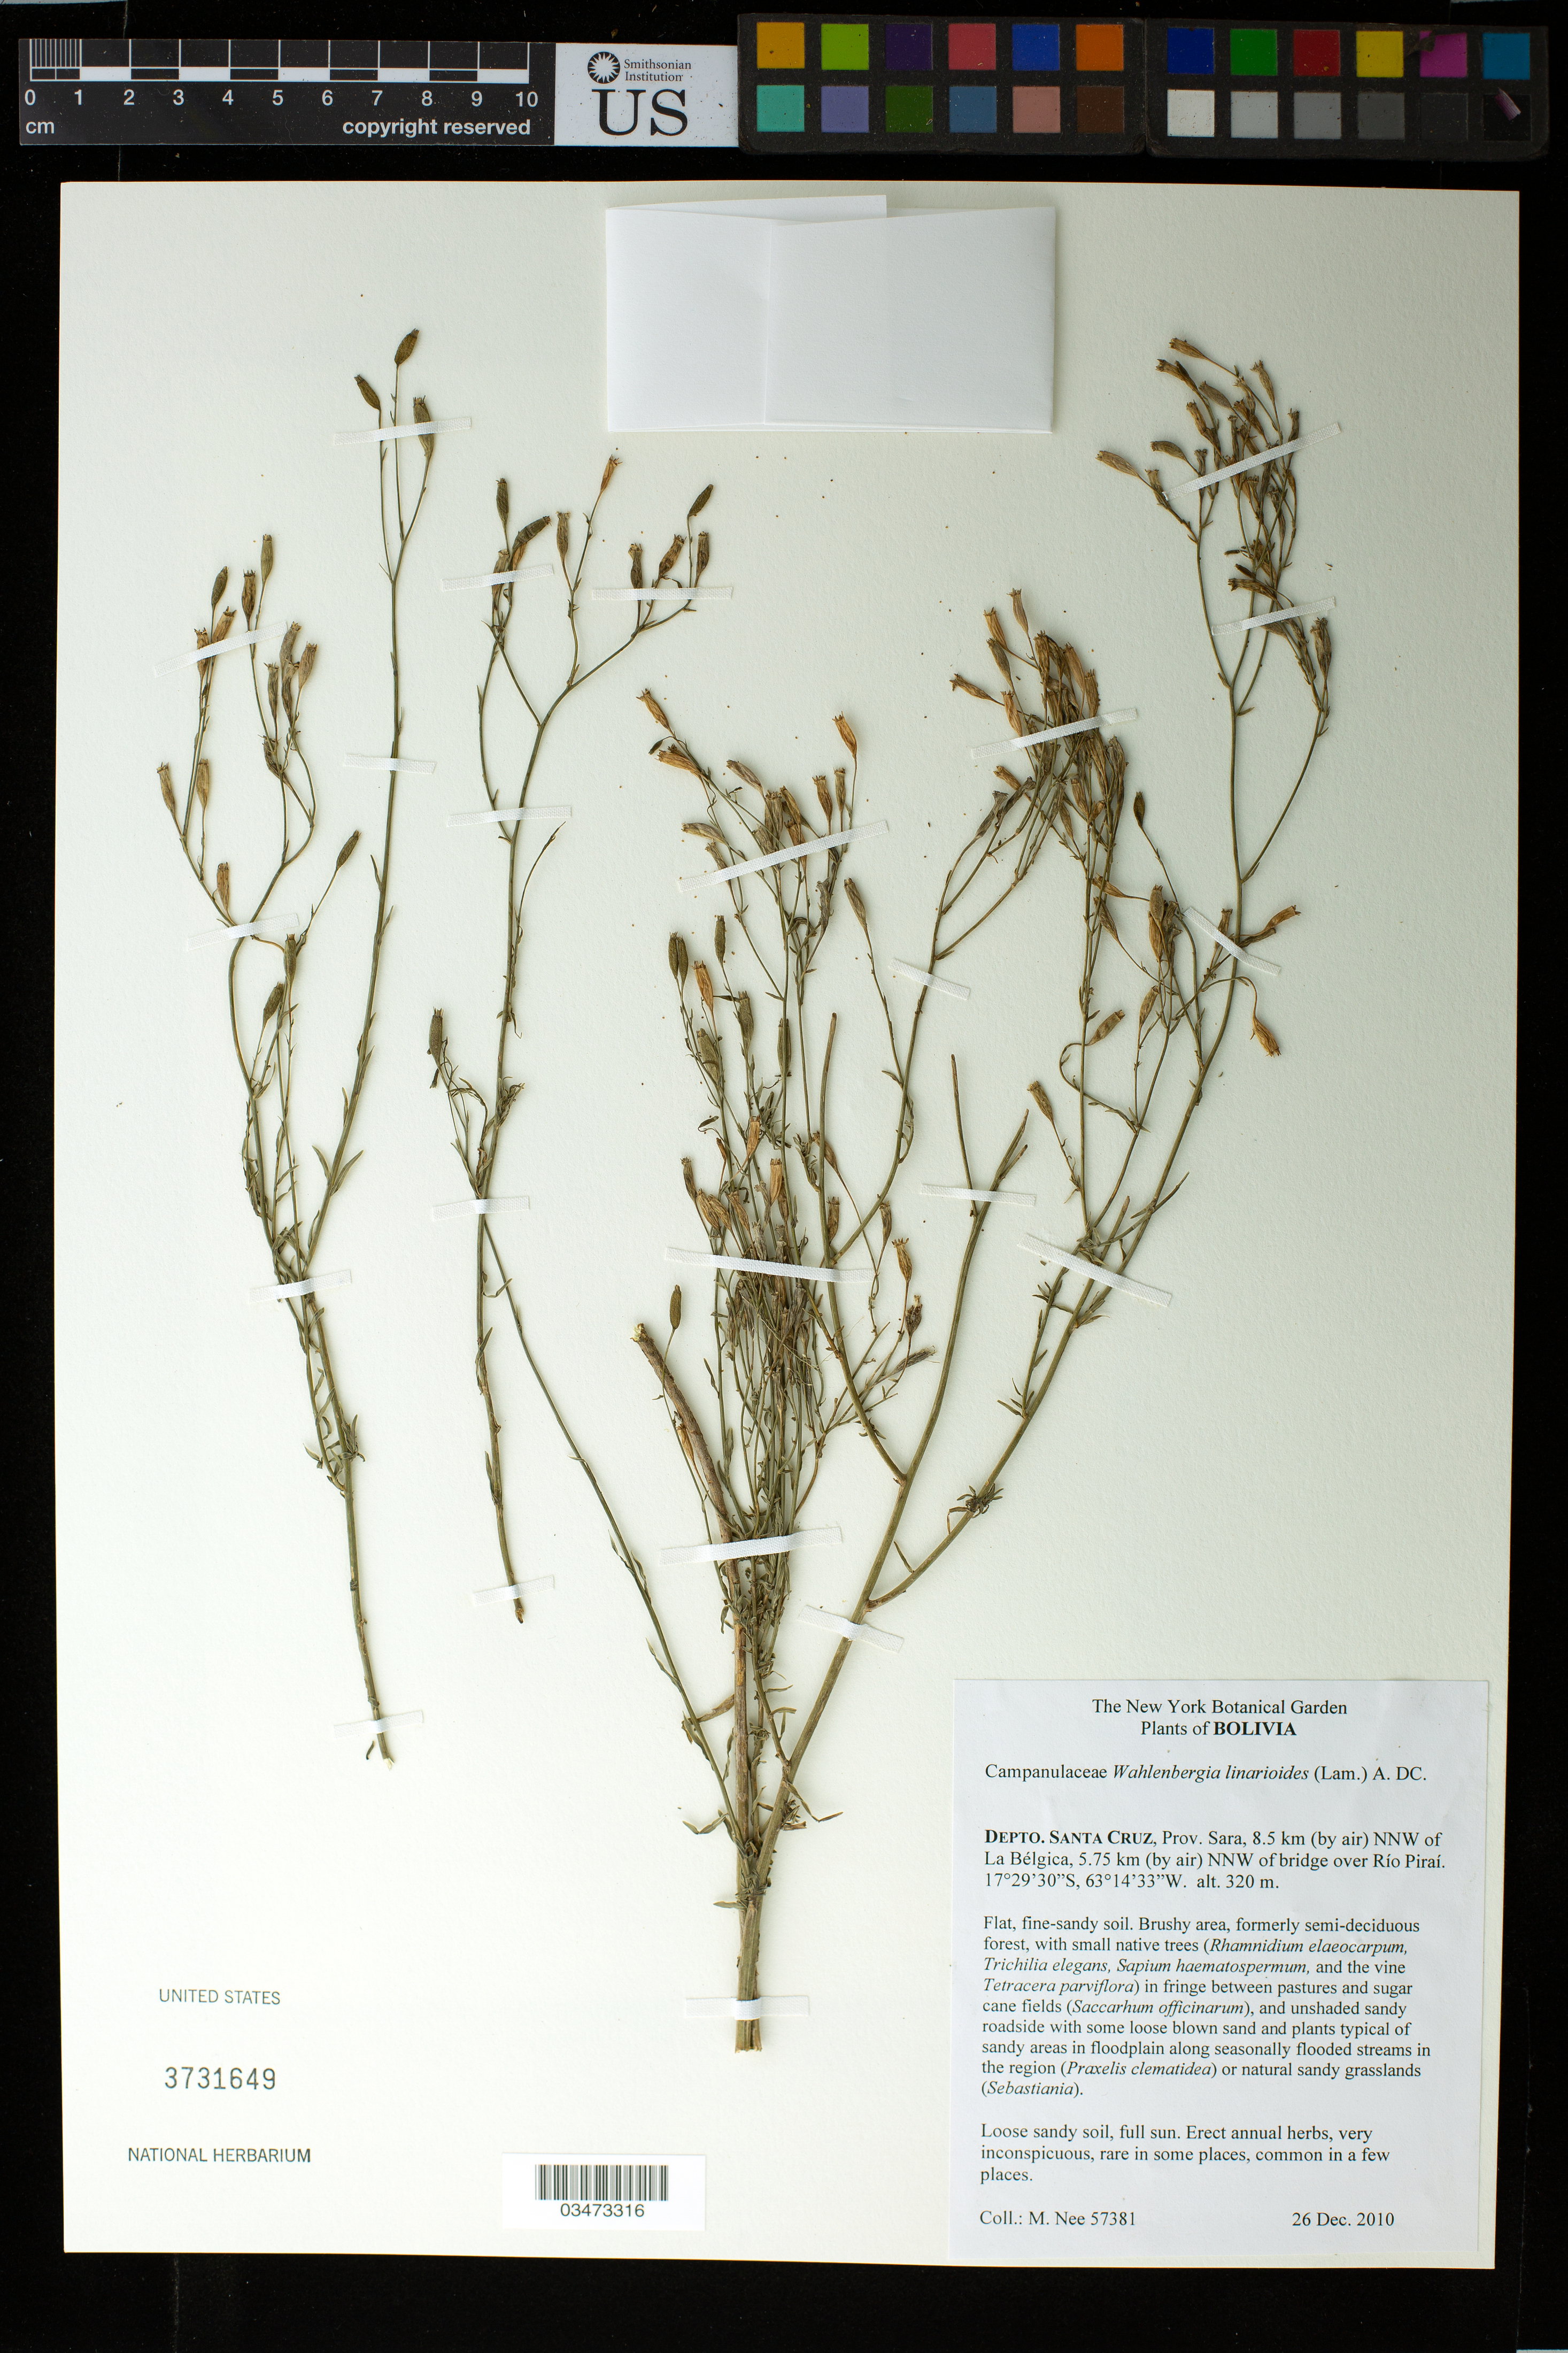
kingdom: Plantae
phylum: Tracheophyta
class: Magnoliopsida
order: Asterales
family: Campanulaceae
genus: Wahlenbergia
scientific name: Wahlenbergia linarioides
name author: (Lam.) A. DC.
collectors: M. Nee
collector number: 57381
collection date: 2010-12-26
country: Bolivia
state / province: Santa Cruz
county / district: Sara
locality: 8.5 km NNW of La Belgica, 5.75 km NNW of bridge over Rio Pirai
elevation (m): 320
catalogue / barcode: US 3731649